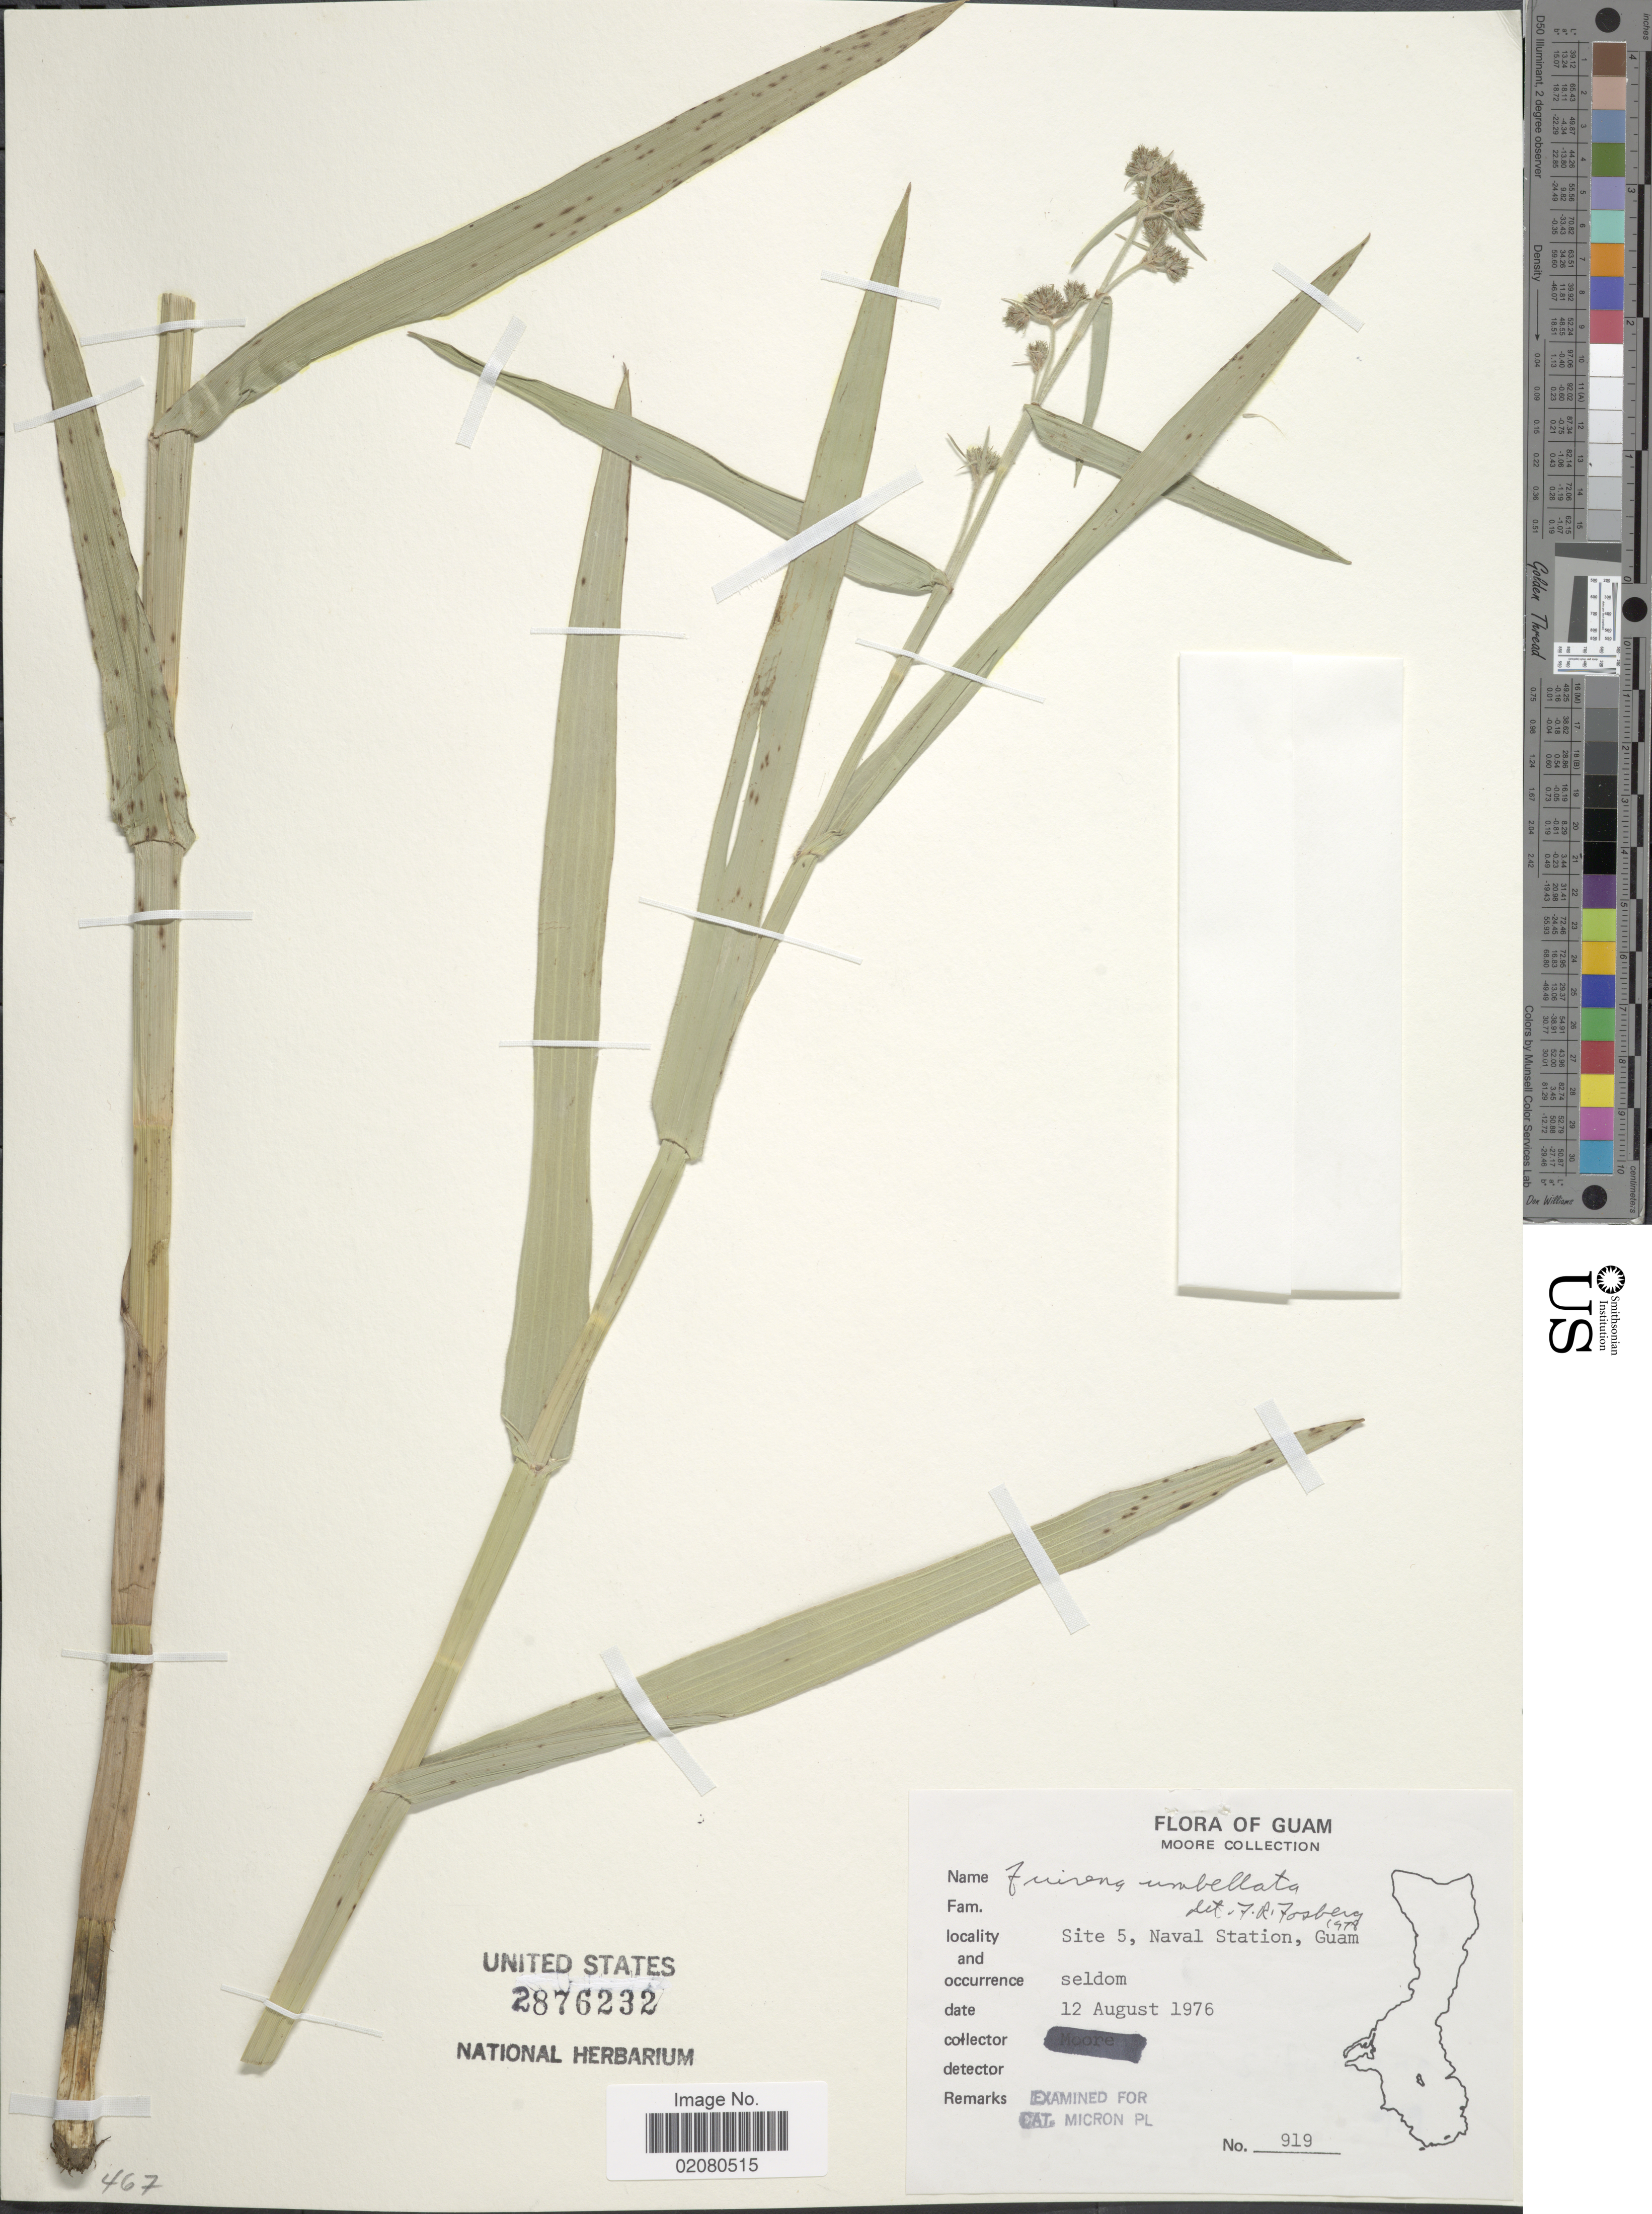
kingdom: Plantae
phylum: Tracheophyta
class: Liliopsida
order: Poales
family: Cyperaceae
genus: Fuirena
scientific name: Fuirena umbellata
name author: Rottb.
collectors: -. Moore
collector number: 919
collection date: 1976-08-12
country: Guam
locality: Site 5, Naval station.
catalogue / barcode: US 2876232